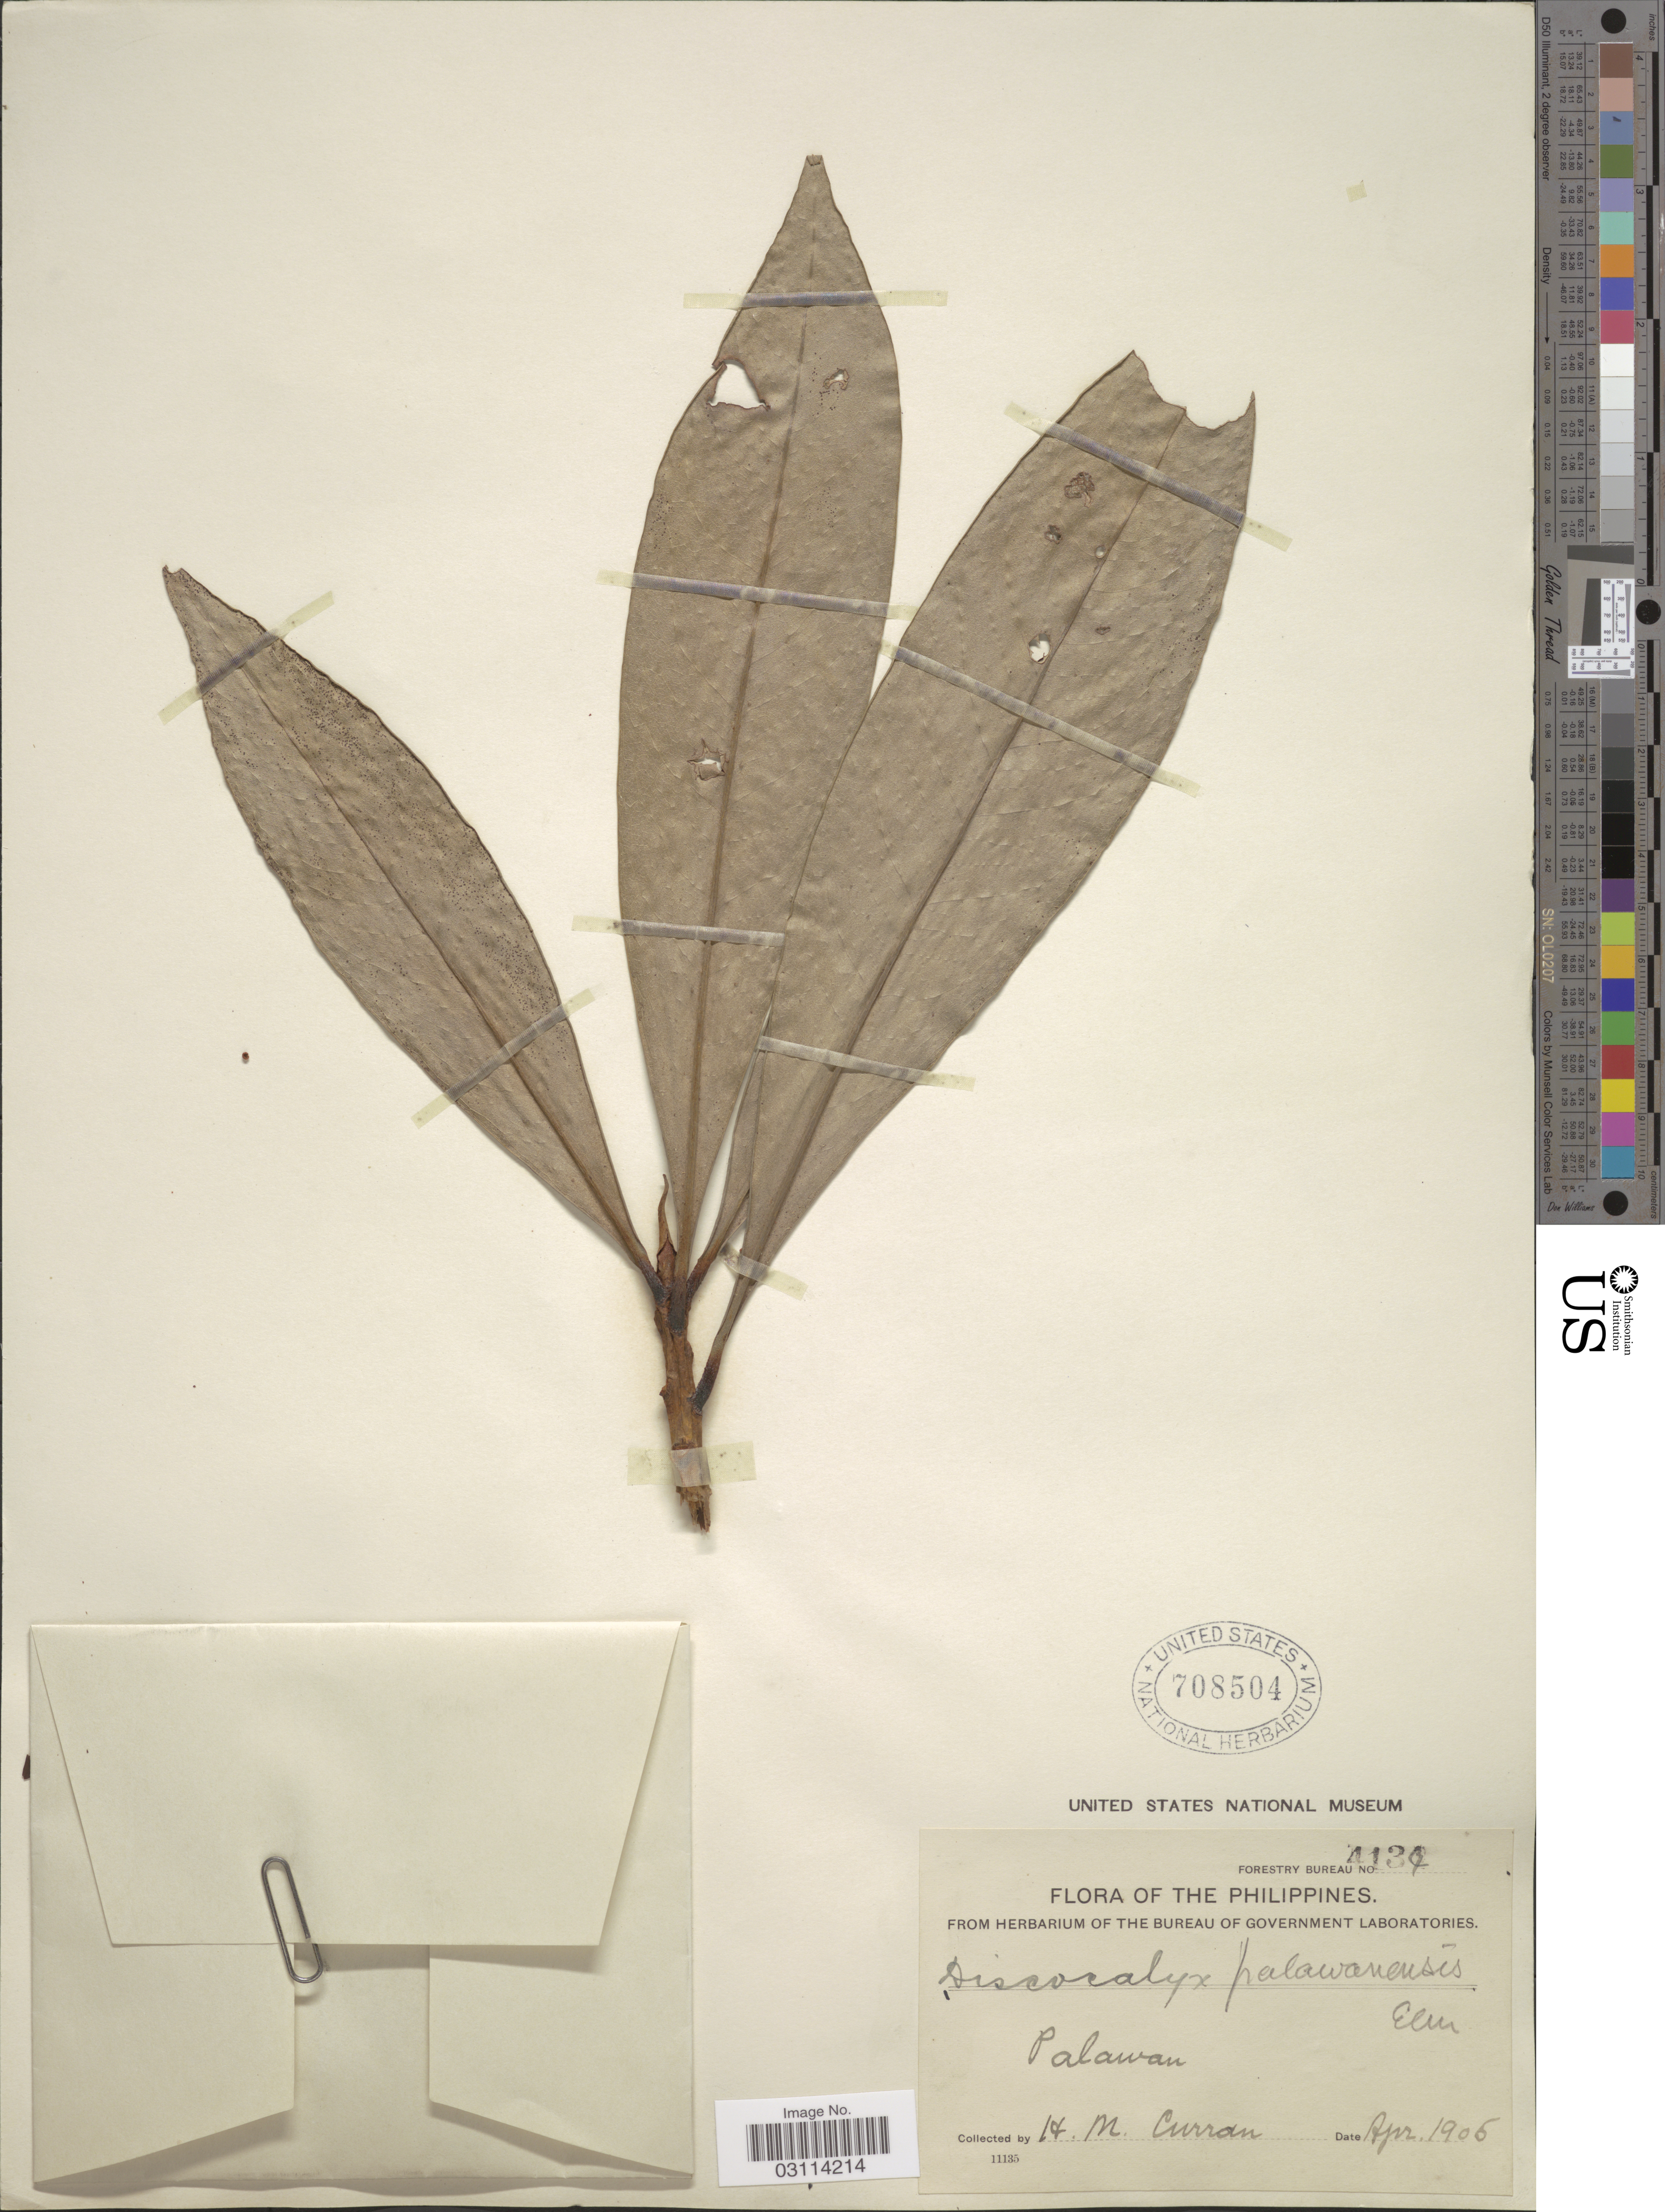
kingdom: Plantae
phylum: Tracheophyta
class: Magnoliopsida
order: Ericales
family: Primulaceae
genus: Discocalyx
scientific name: Discocalyx palawanensis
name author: Elmer ex Merr.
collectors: H. M. Curran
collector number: Forestry Bureau 4134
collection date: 1906-04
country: Philippines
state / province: Mimaropa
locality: Palawan.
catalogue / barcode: US 708504